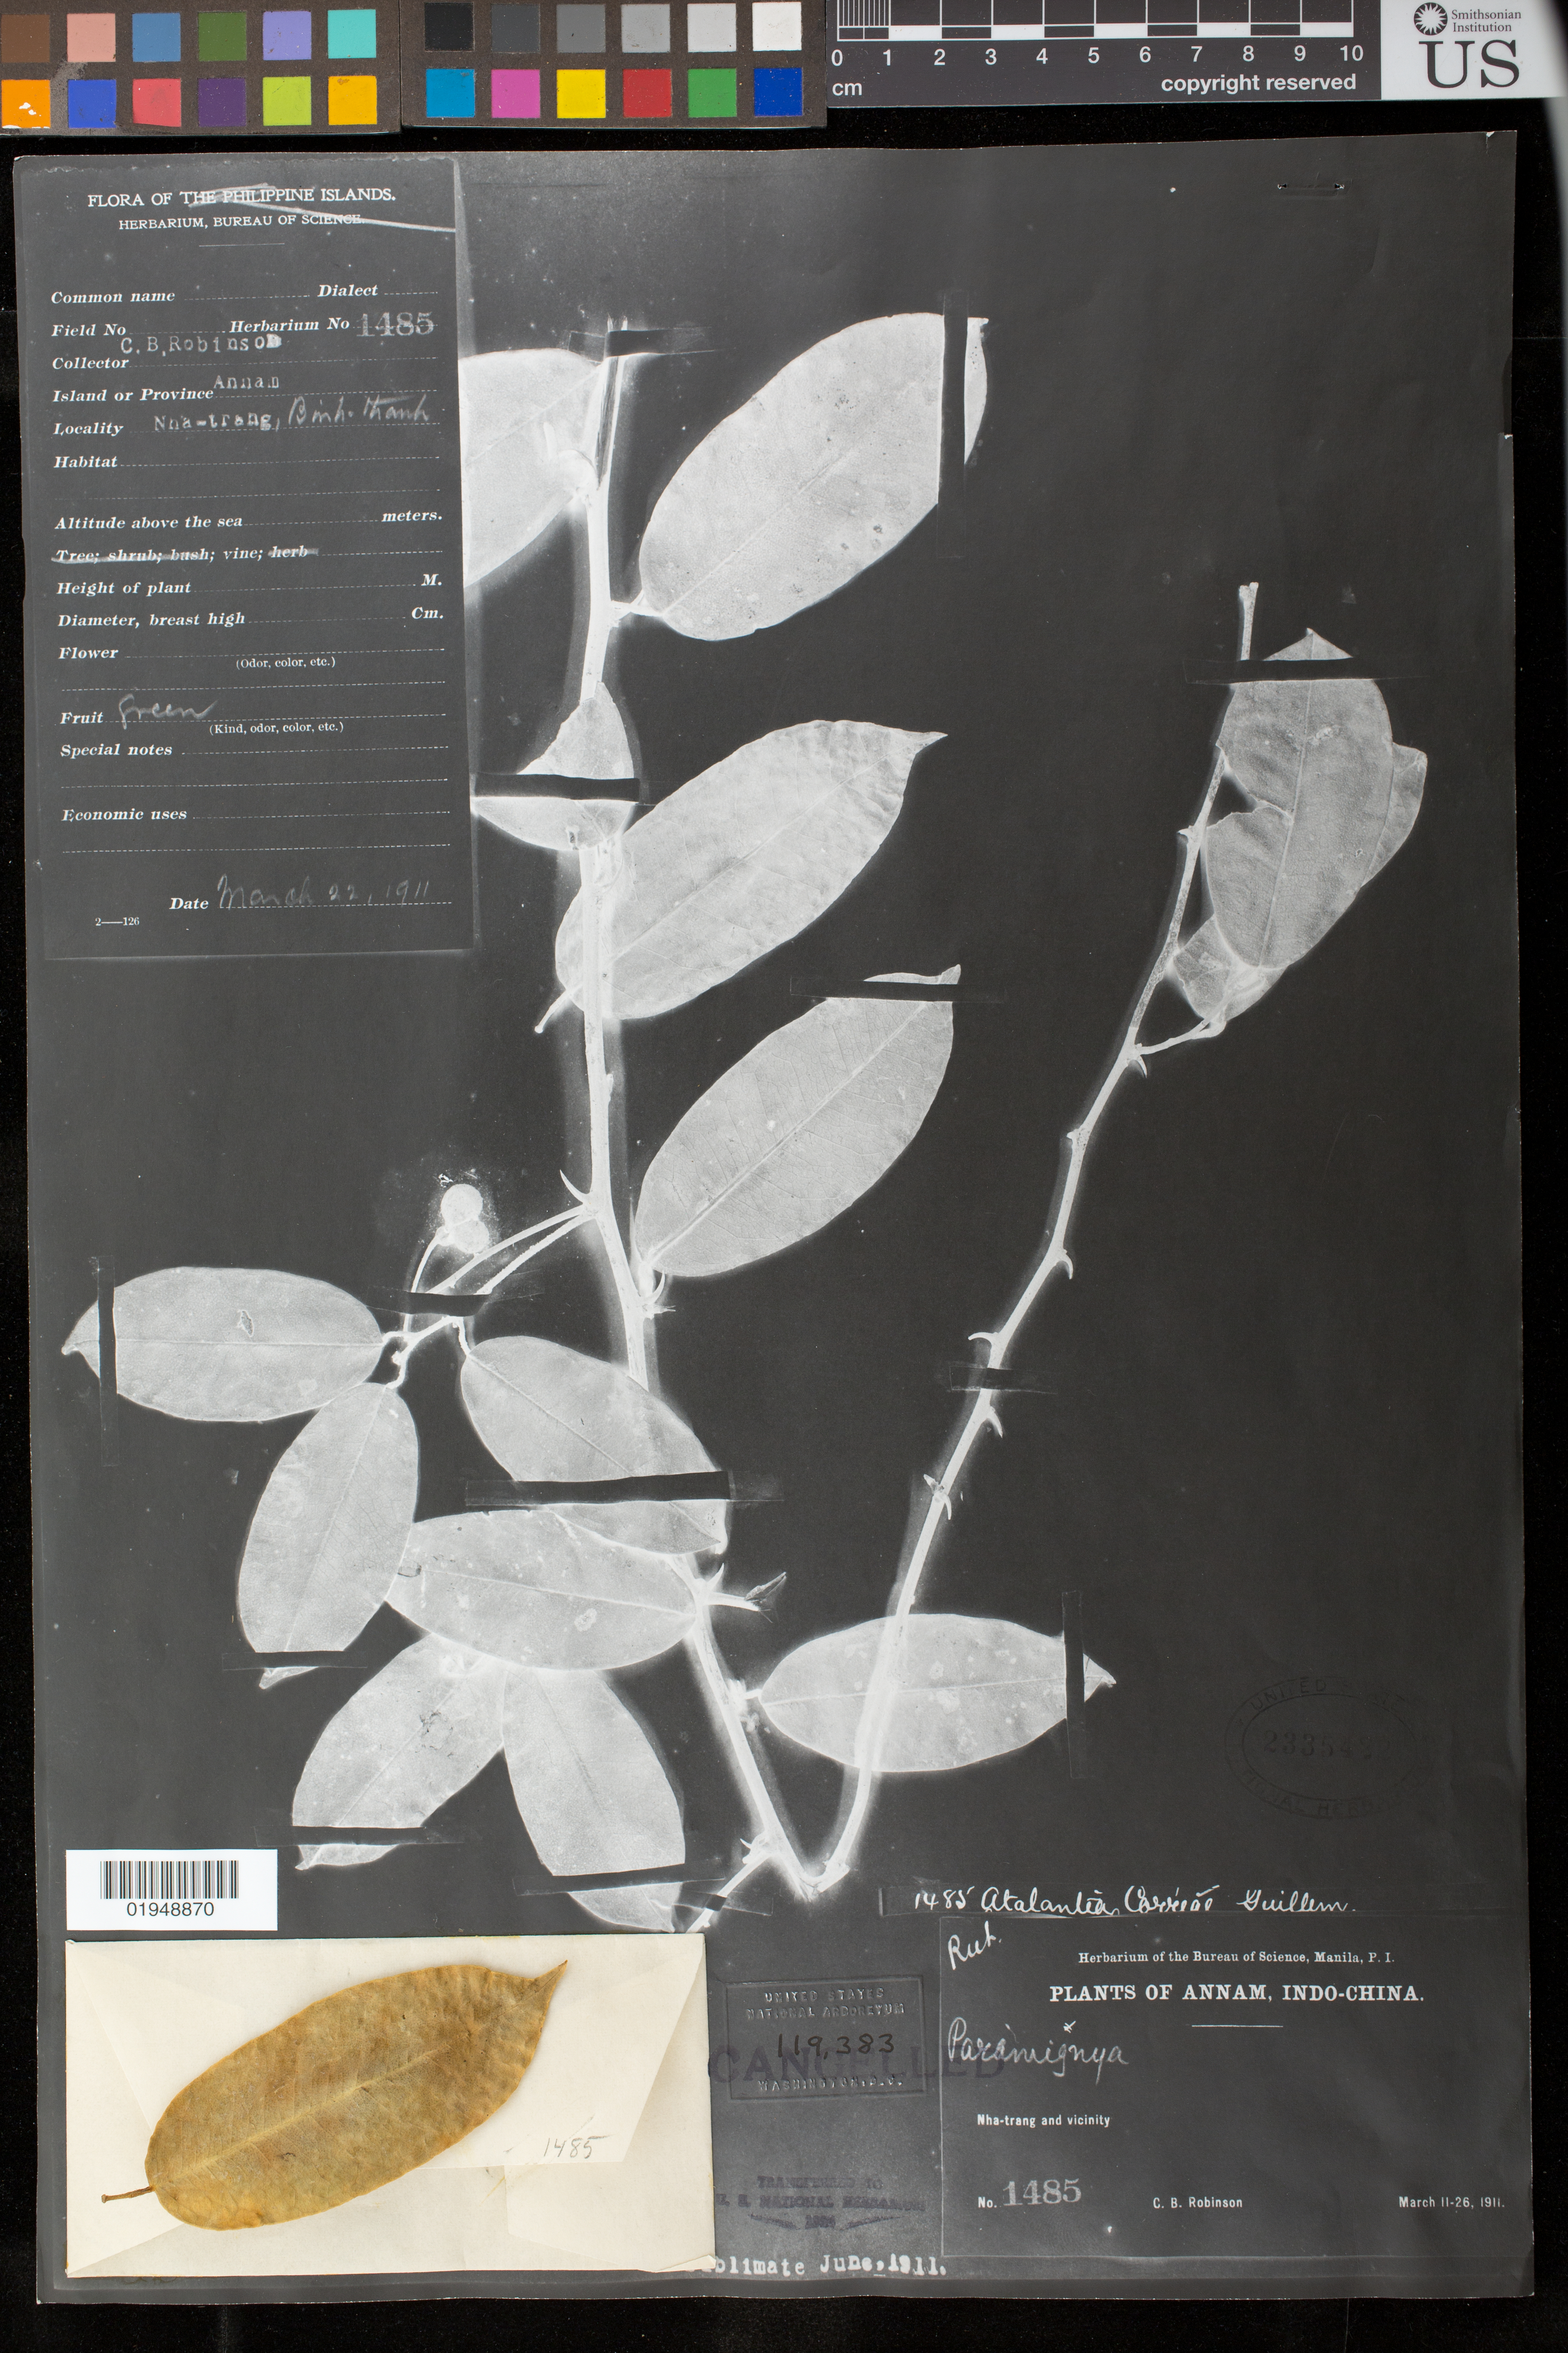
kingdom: Plantae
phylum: Tracheophyta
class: Magnoliopsida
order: Sapindales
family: Rutaceae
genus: Paramignya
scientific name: Paramignya sp.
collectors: C. Robinson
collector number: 1485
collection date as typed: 11 Mar 1911 to 26 Mar 1911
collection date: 1911-03-11/1911-03-26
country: Vietnam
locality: Nha-Trang and vicinity.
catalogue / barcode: US 2335422